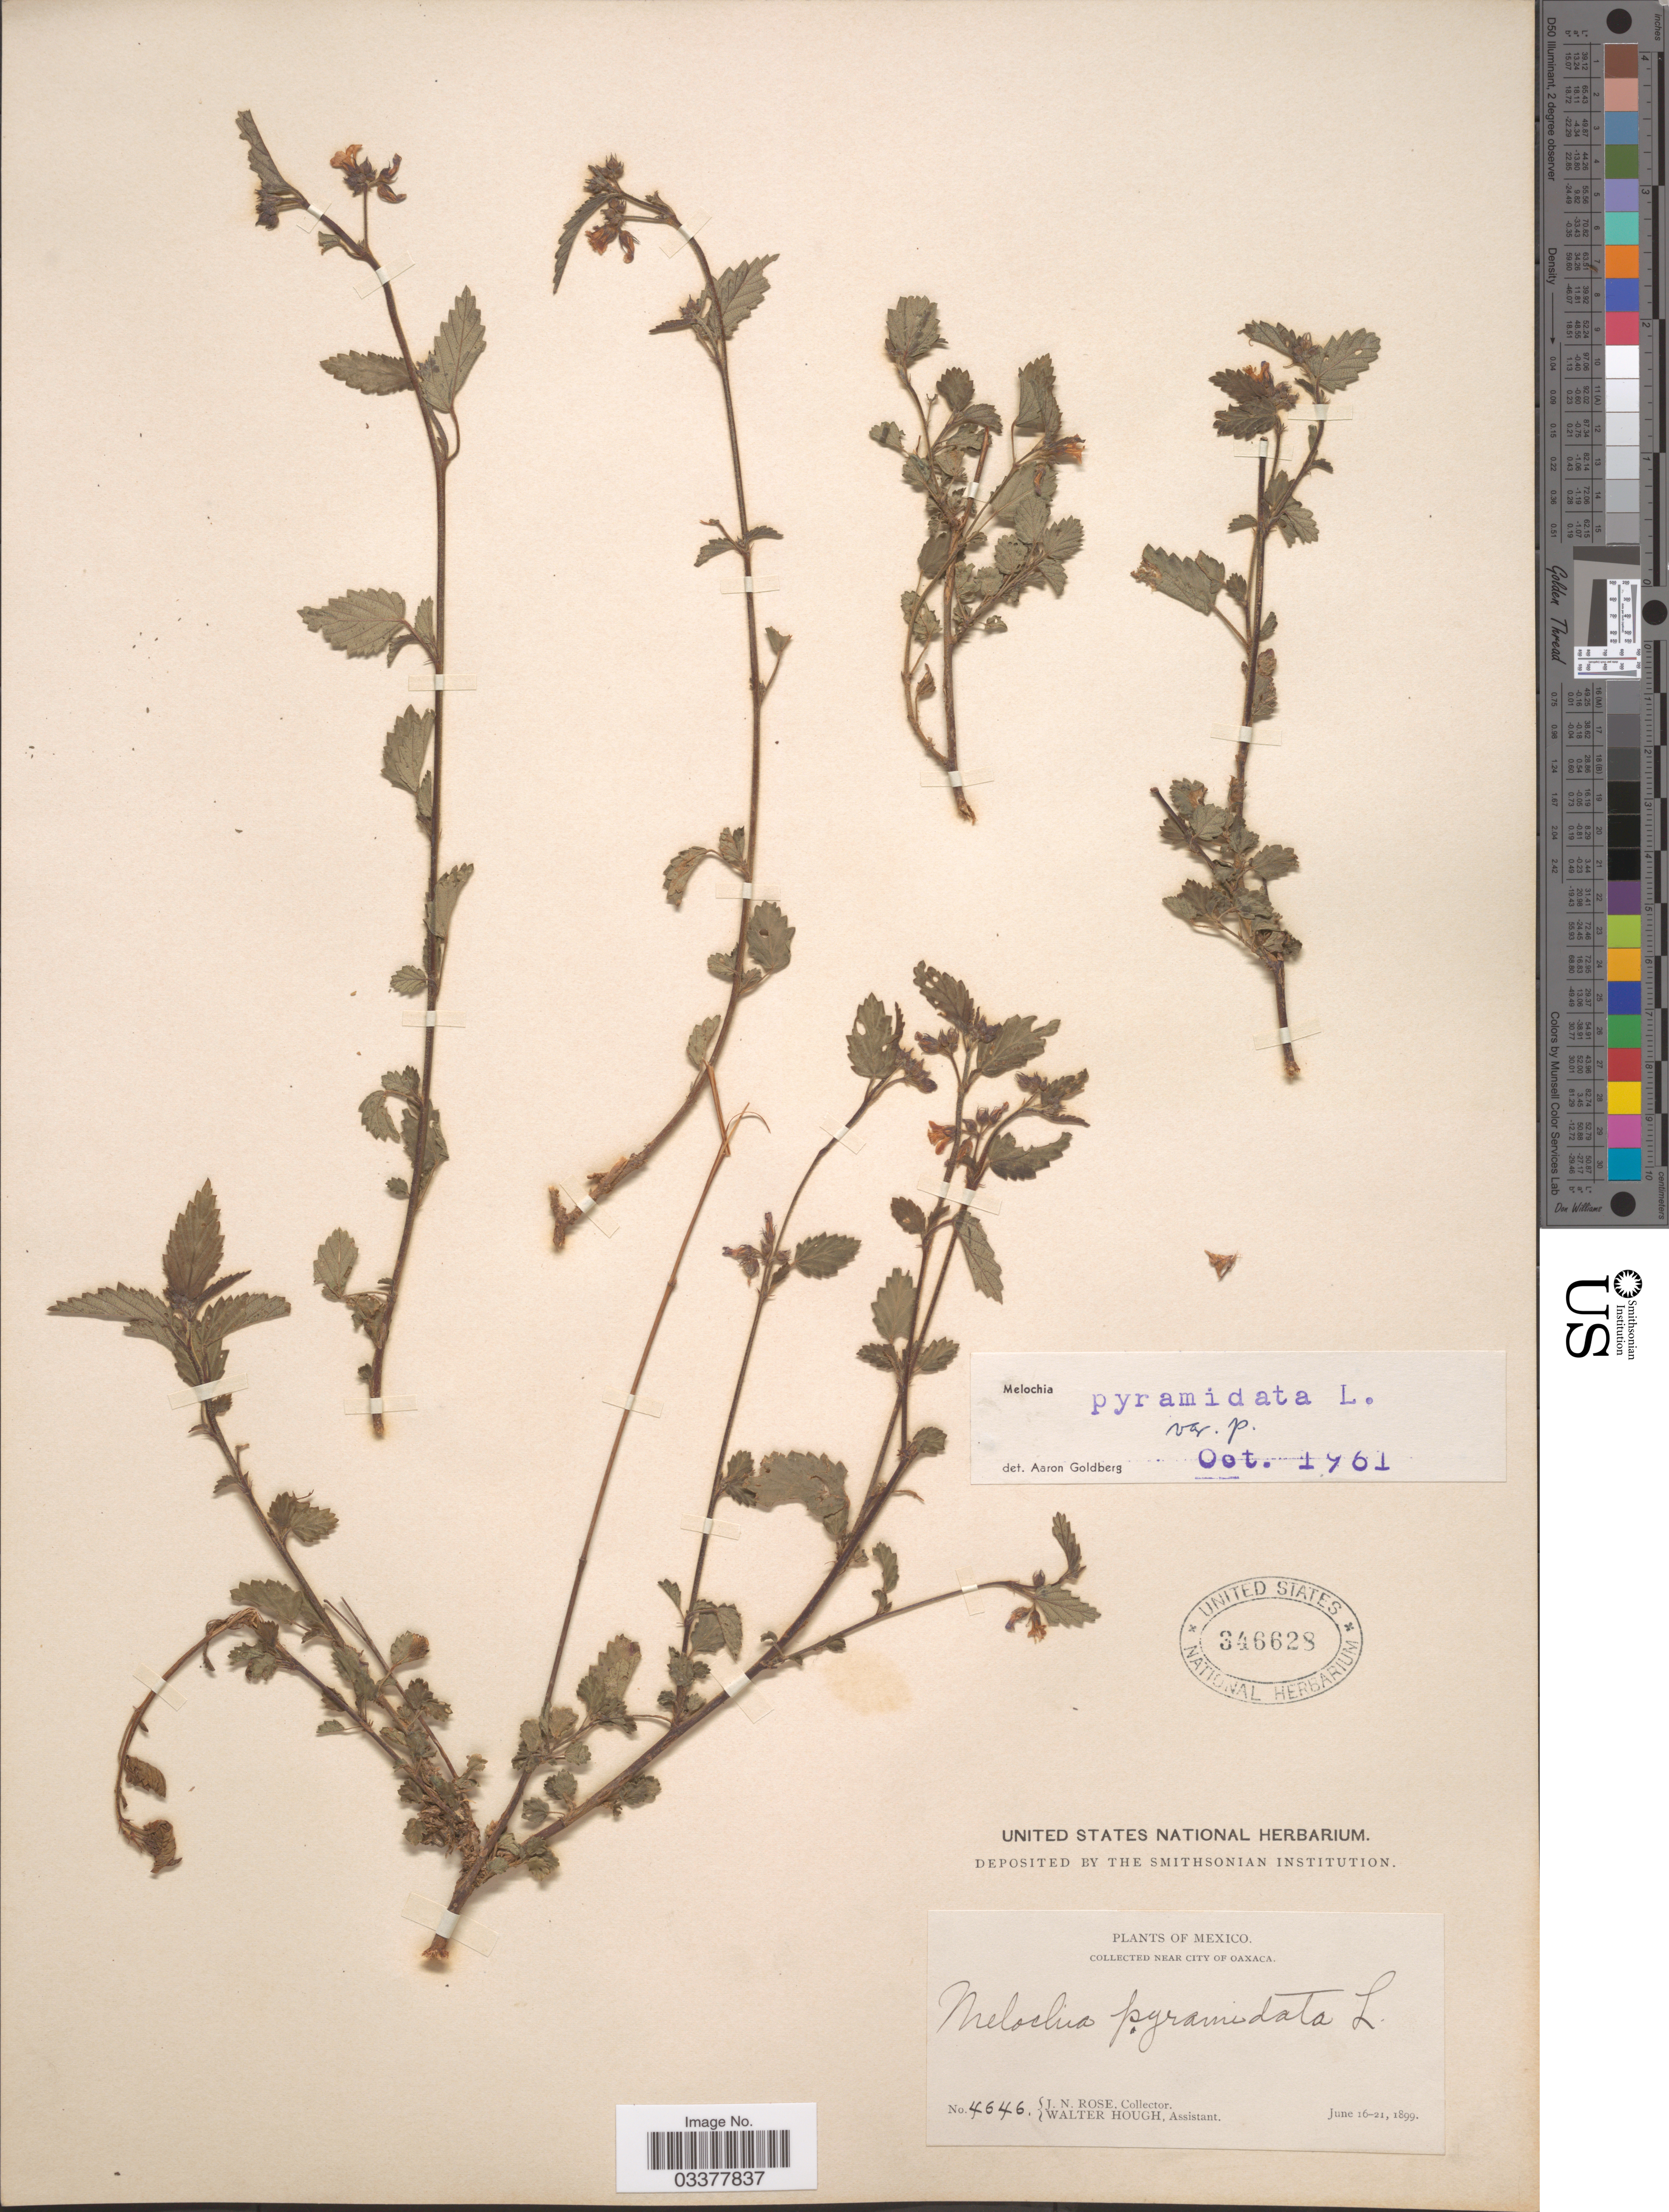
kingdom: Plantae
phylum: Tracheophyta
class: Magnoliopsida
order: Malvales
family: Malvaceae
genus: Melochia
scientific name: Melochia pyramidata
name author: L.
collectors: J. N. Rose & W. Hough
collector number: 4646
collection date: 1899-06-16/1899-06-21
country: Mexico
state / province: Oaxaca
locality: Near City of Oaxaca.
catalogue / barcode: US 346628